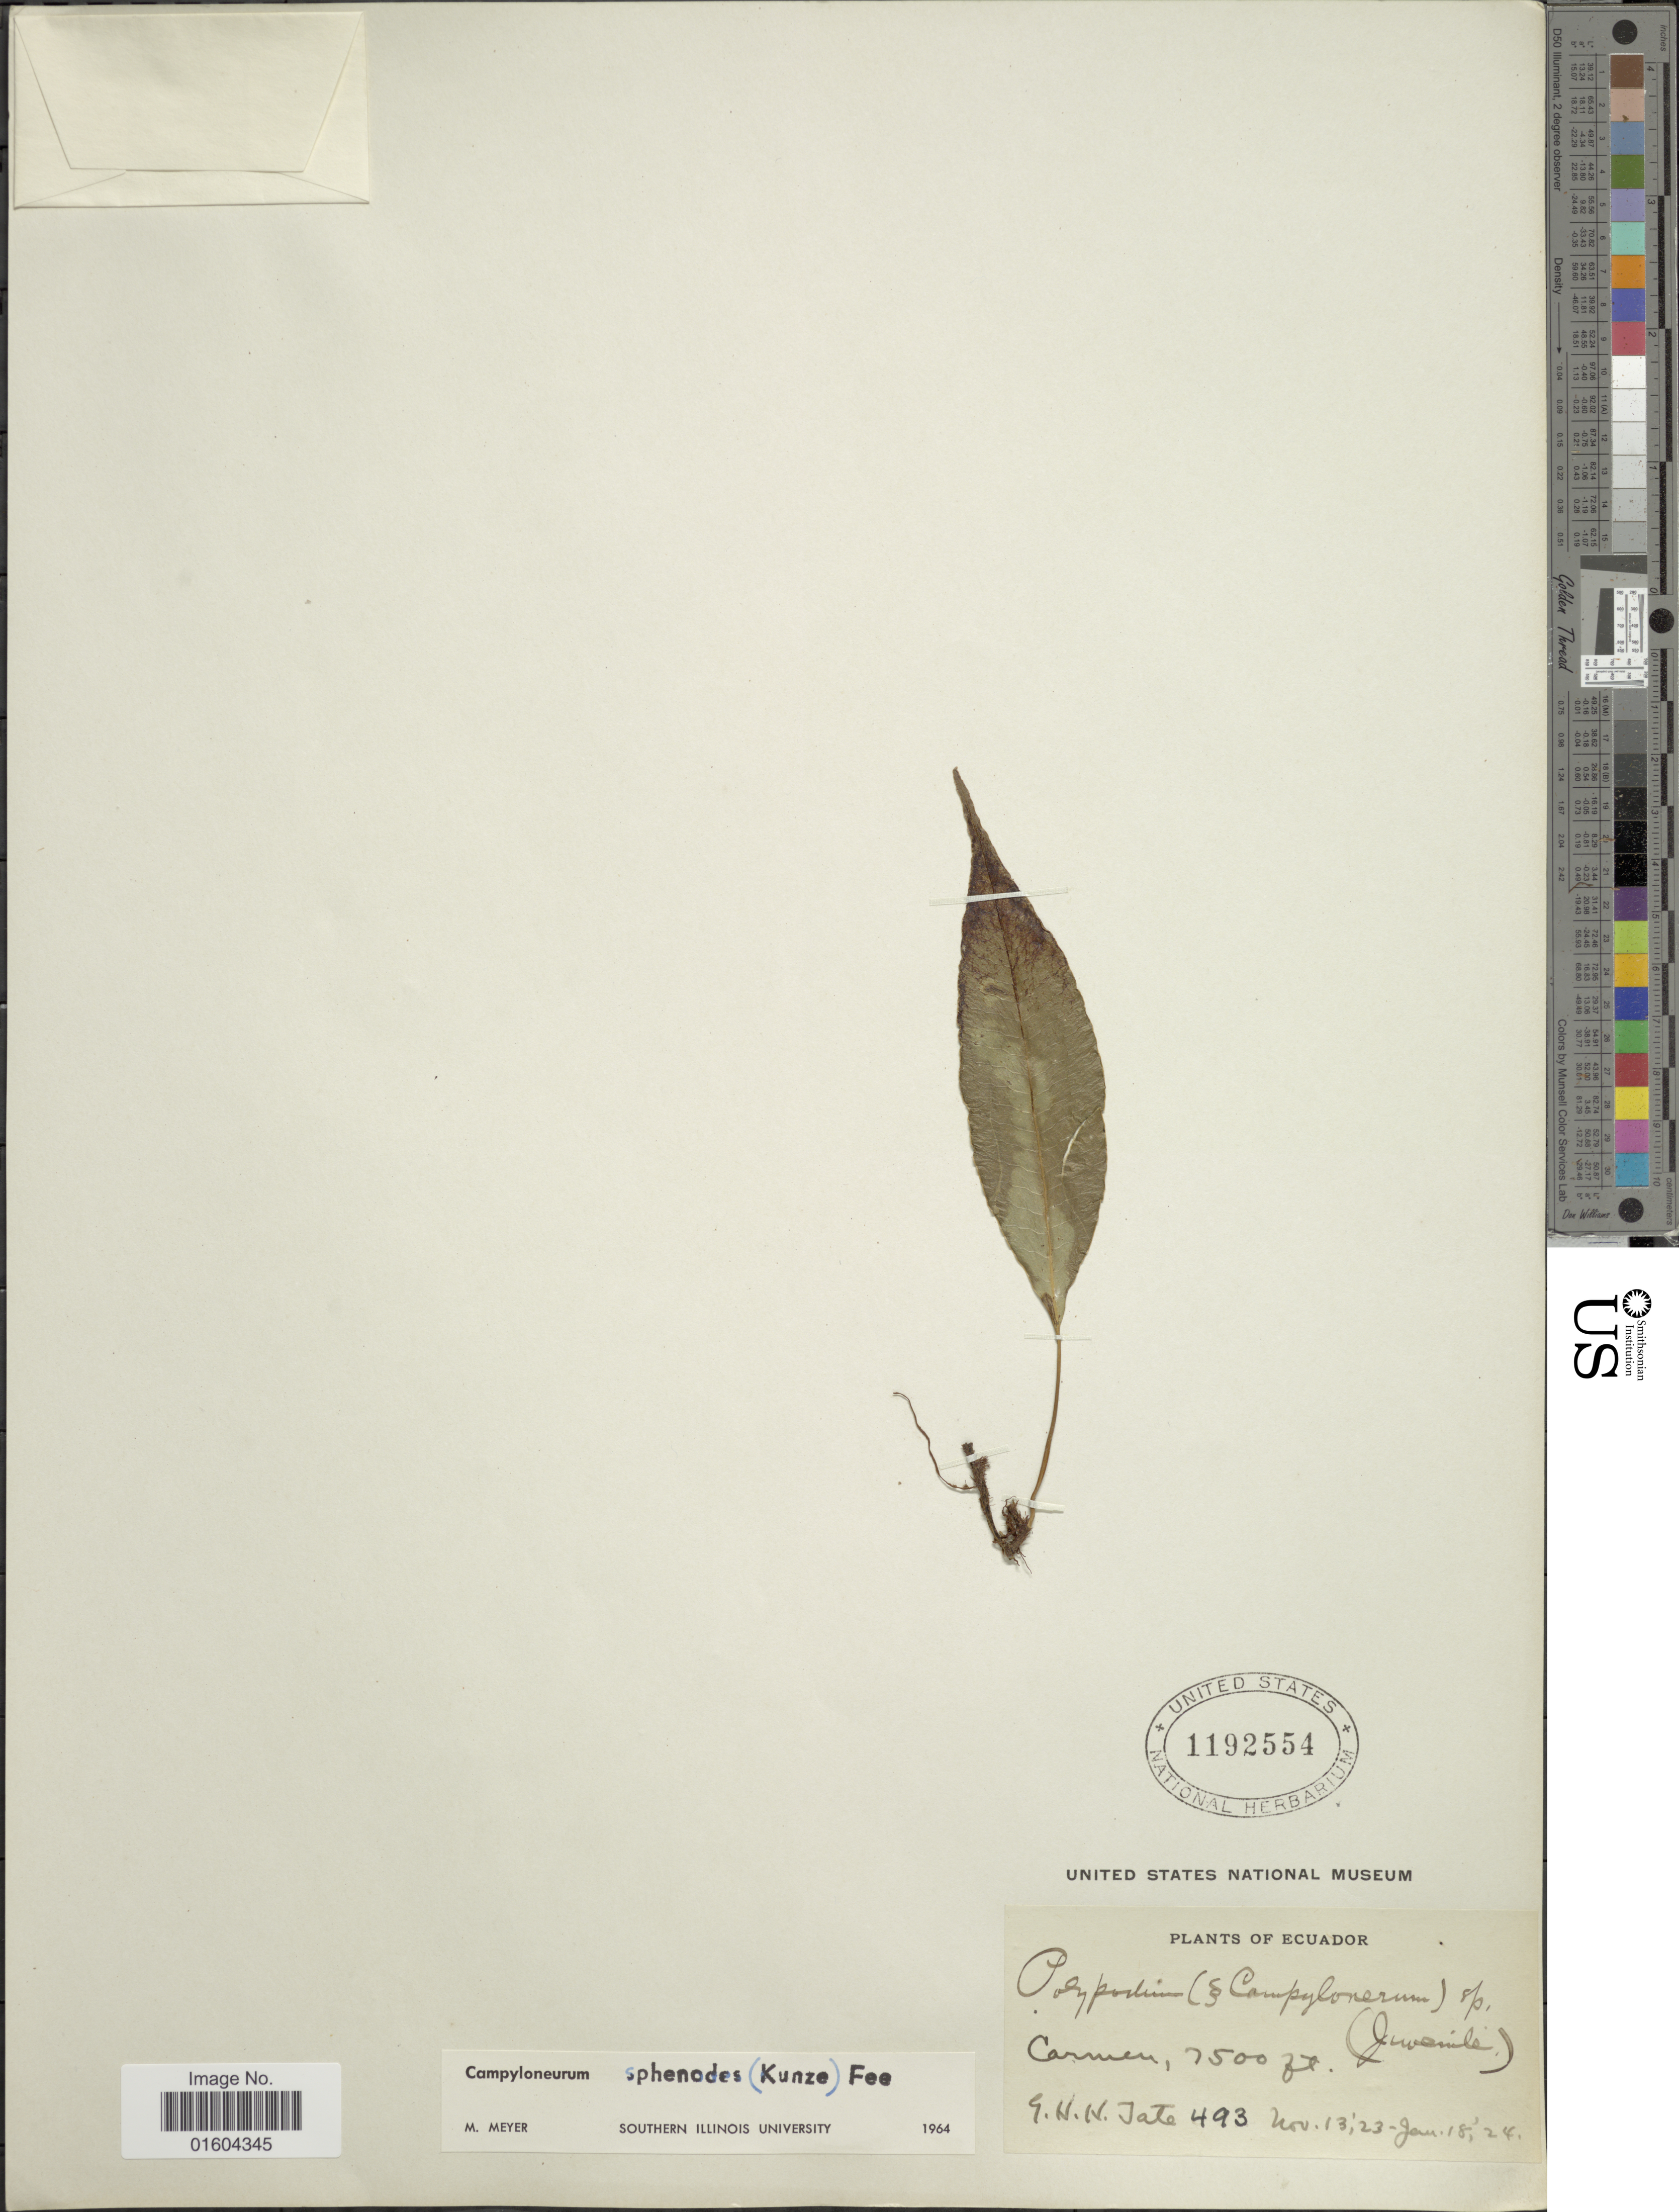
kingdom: Plantae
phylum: Tracheophyta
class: Polypodiopsida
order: Polypodiales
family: Polypodiaceae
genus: Campyloneurum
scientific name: Campyloneurum fuscosquamatum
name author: Lellinger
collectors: G. H. H.Tate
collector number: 493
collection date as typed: Transcribed d/m/y: 13/11/23 to 18/1/24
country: Ecuador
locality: Carmen.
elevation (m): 2286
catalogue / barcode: US 1192554